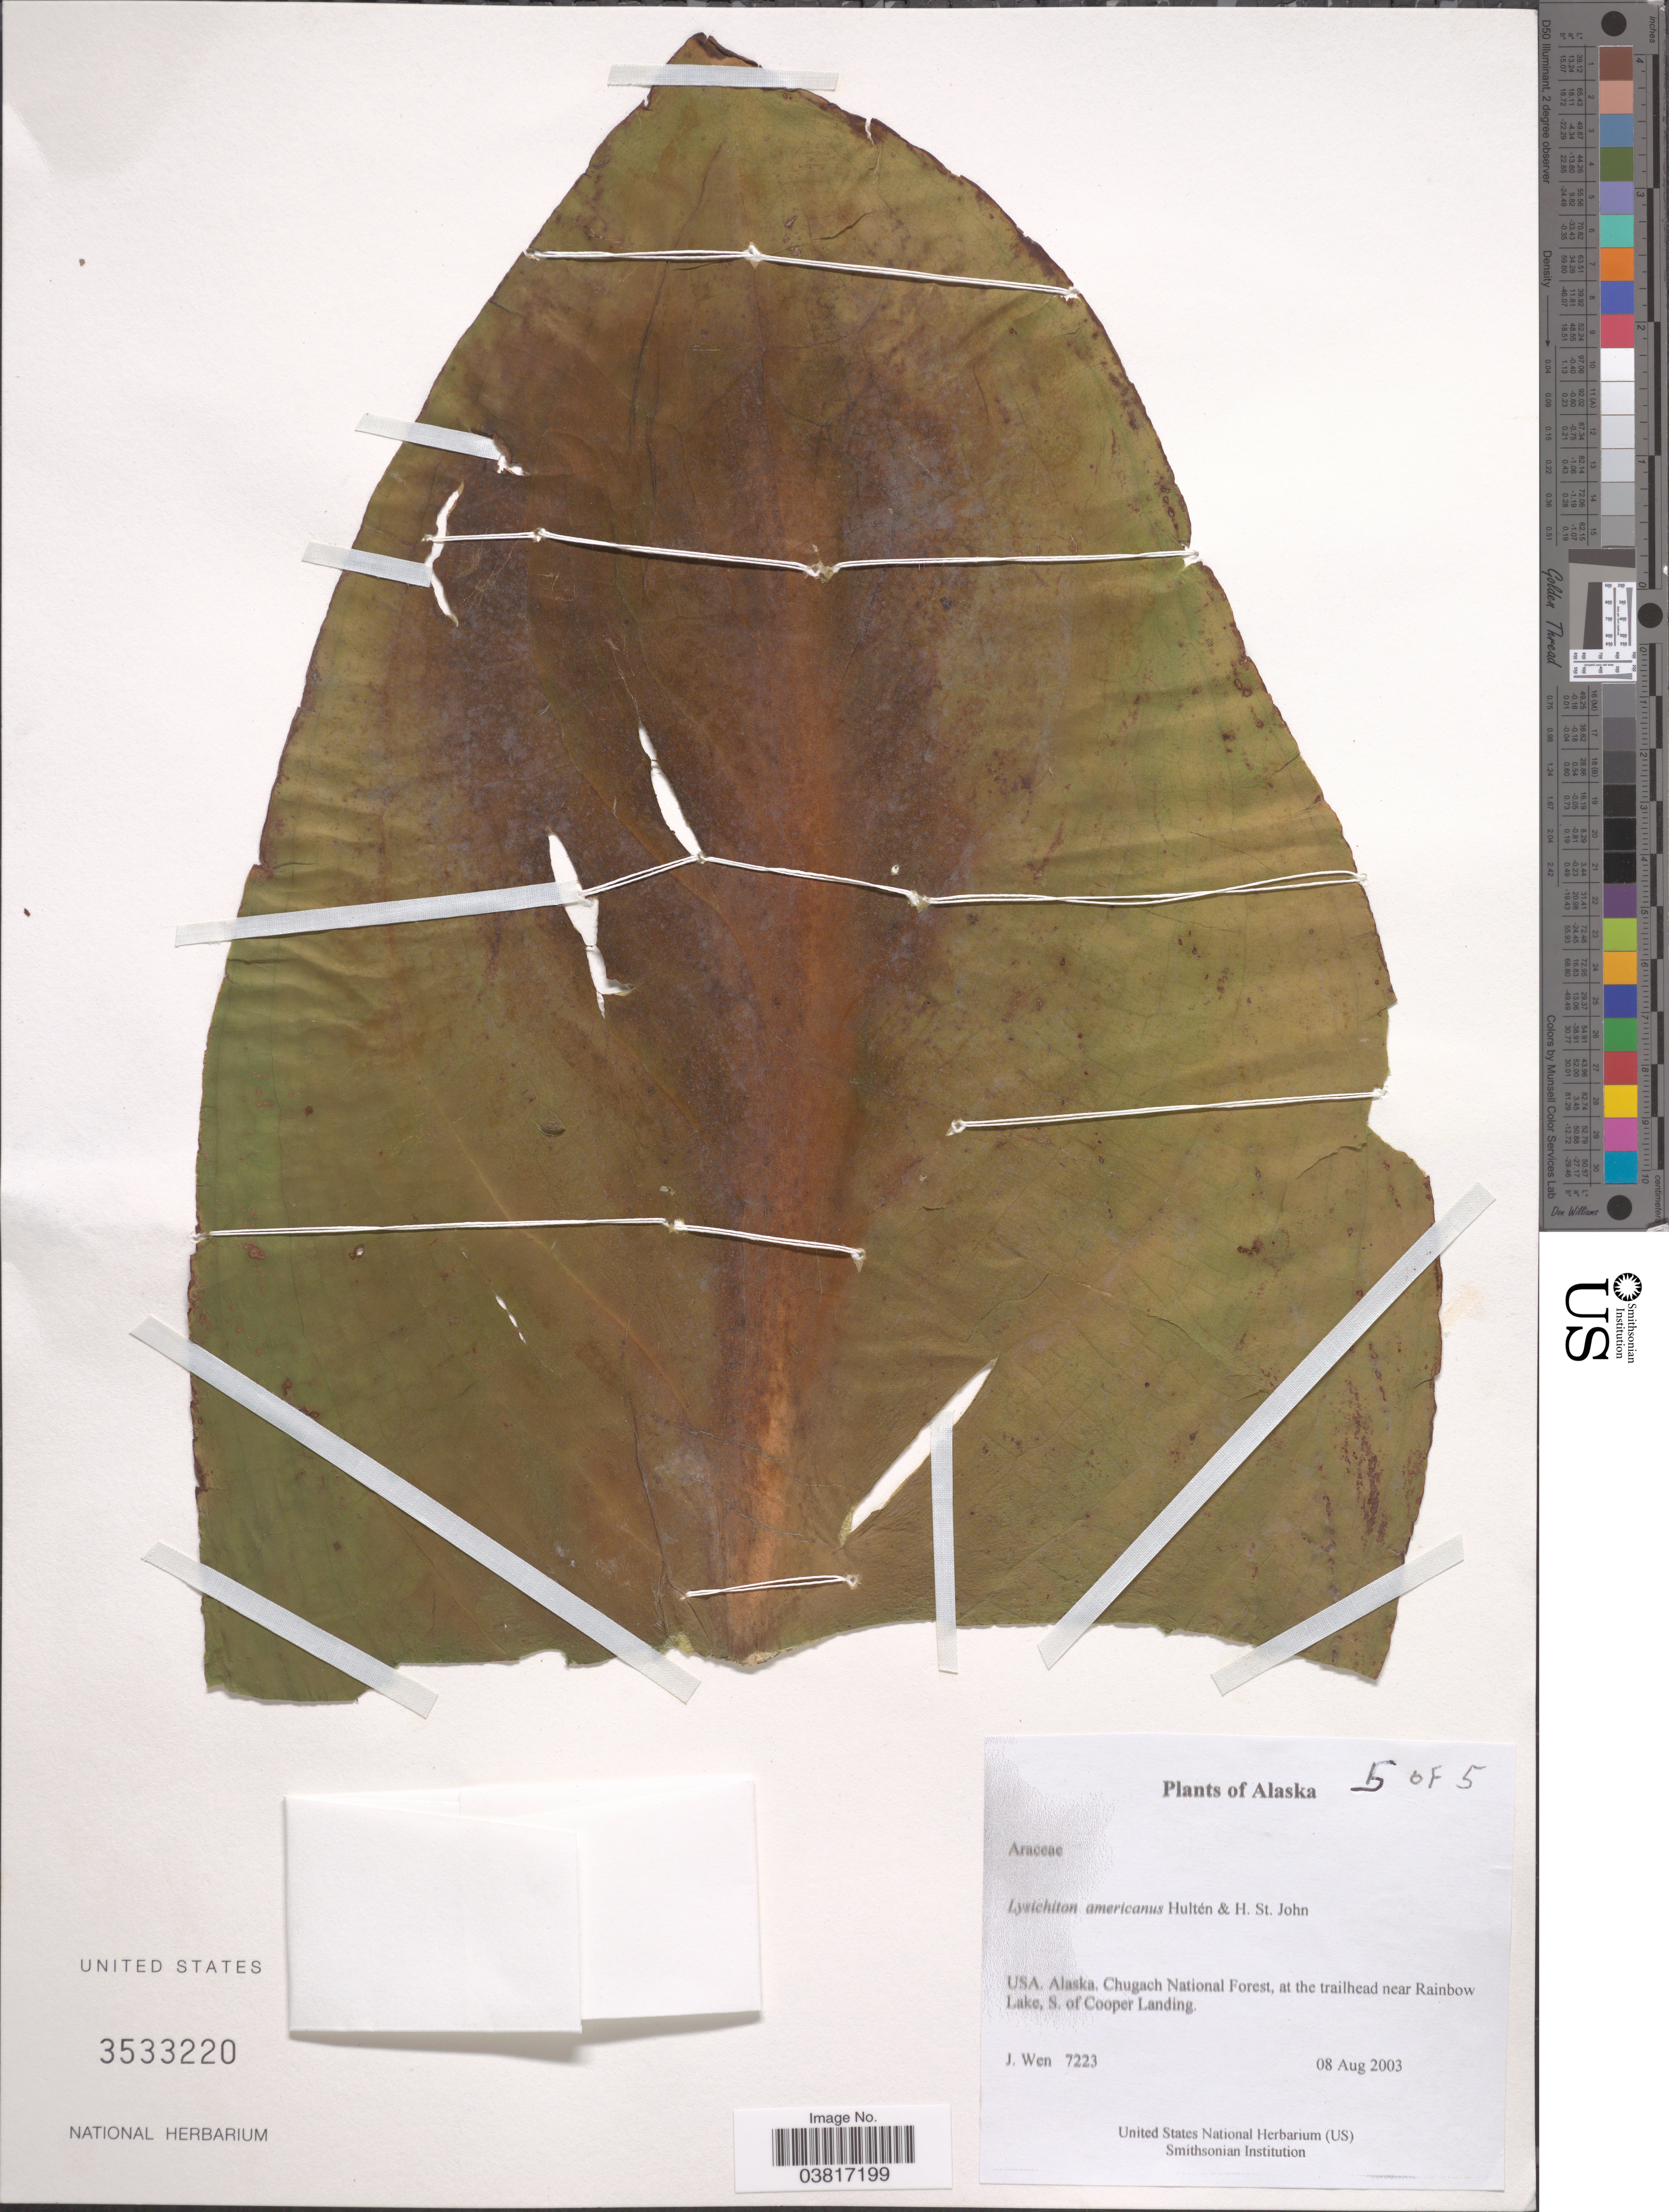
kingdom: Plantae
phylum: Tracheophyta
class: Liliopsida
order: Alismatales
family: Araceae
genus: Lysichiton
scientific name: Lysichiton americanus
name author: Hultén & H. St. John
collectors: J. Wen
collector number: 7223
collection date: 2003-08-08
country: United States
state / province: Alaska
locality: Chugach National Forest, at the trailhead near Rainbow Lake, S. of Cooper Landing.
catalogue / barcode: US 3533220